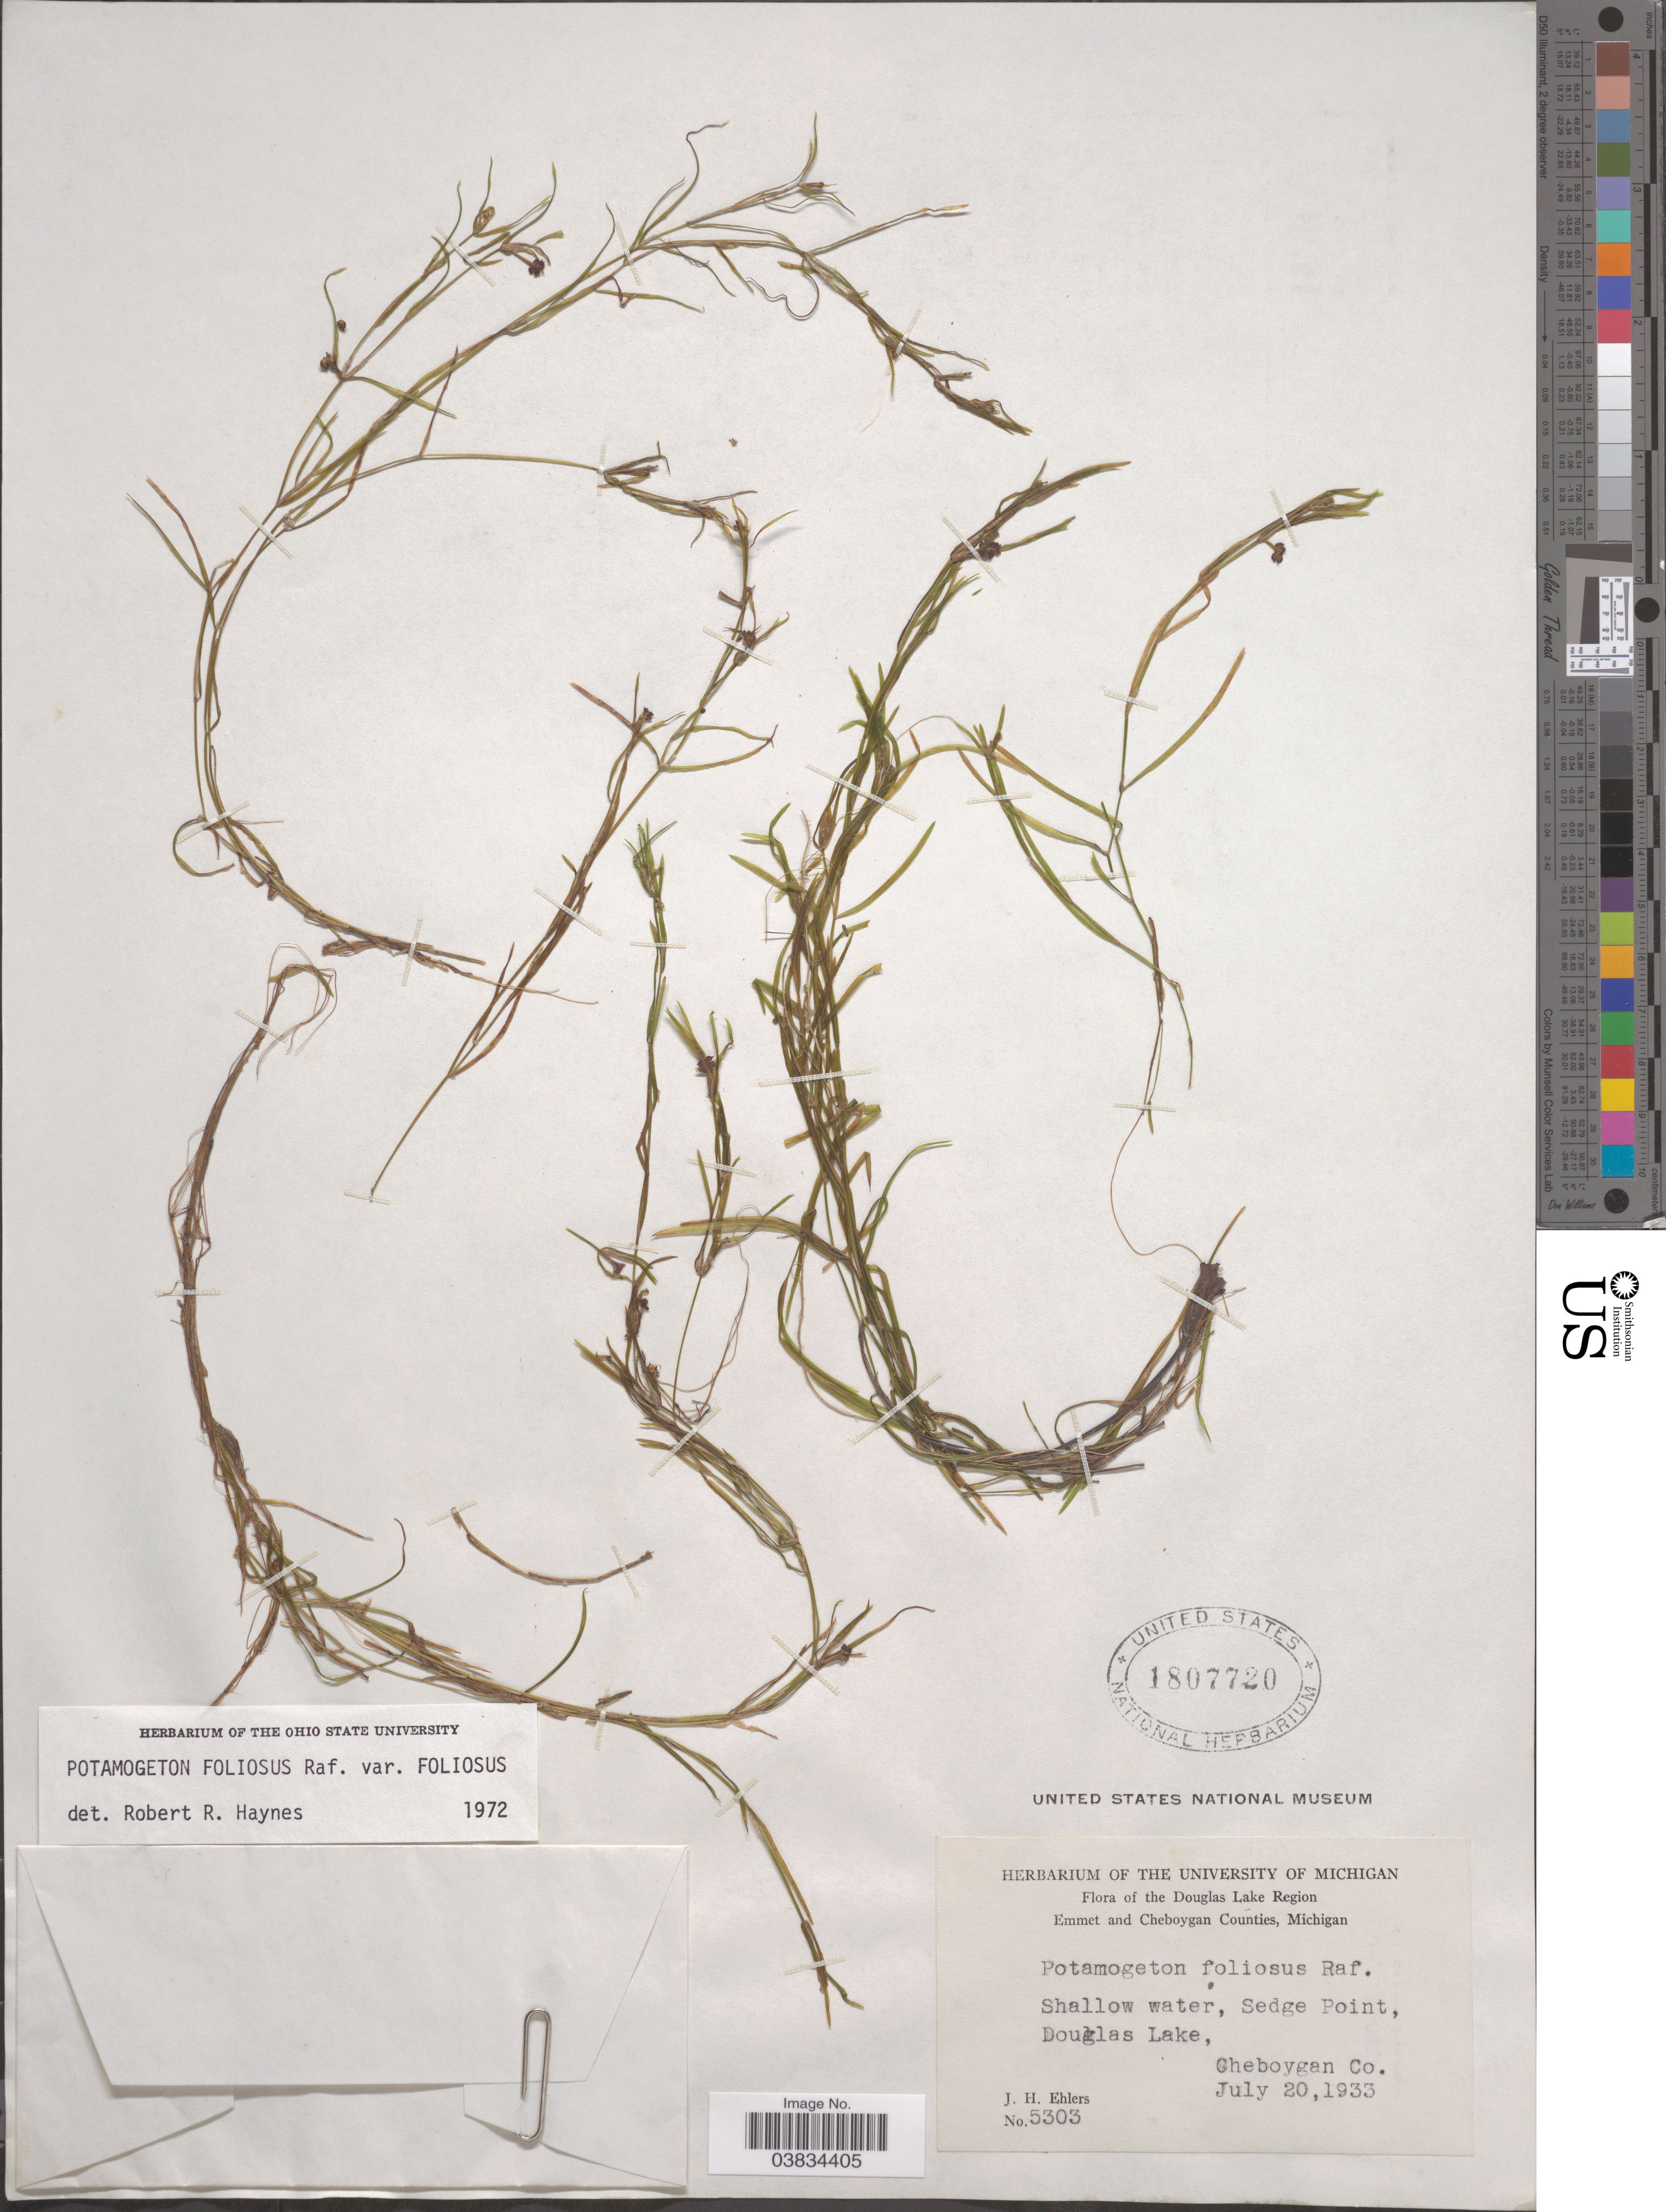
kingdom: Plantae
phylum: Tracheophyta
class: Liliopsida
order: Alismatales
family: Potamogetonaceae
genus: Potamogeton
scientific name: Potamogeton foliosus var. foliosus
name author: Raf.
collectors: J. H. Ehlers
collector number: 5303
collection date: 1933-07-20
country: United States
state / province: Michigan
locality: Douglas Lake Region. Emmet and Cheboygan Counties. Shallow water, Sedge Point, Douglas Lake, Cheboygan Co.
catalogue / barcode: US 1807720